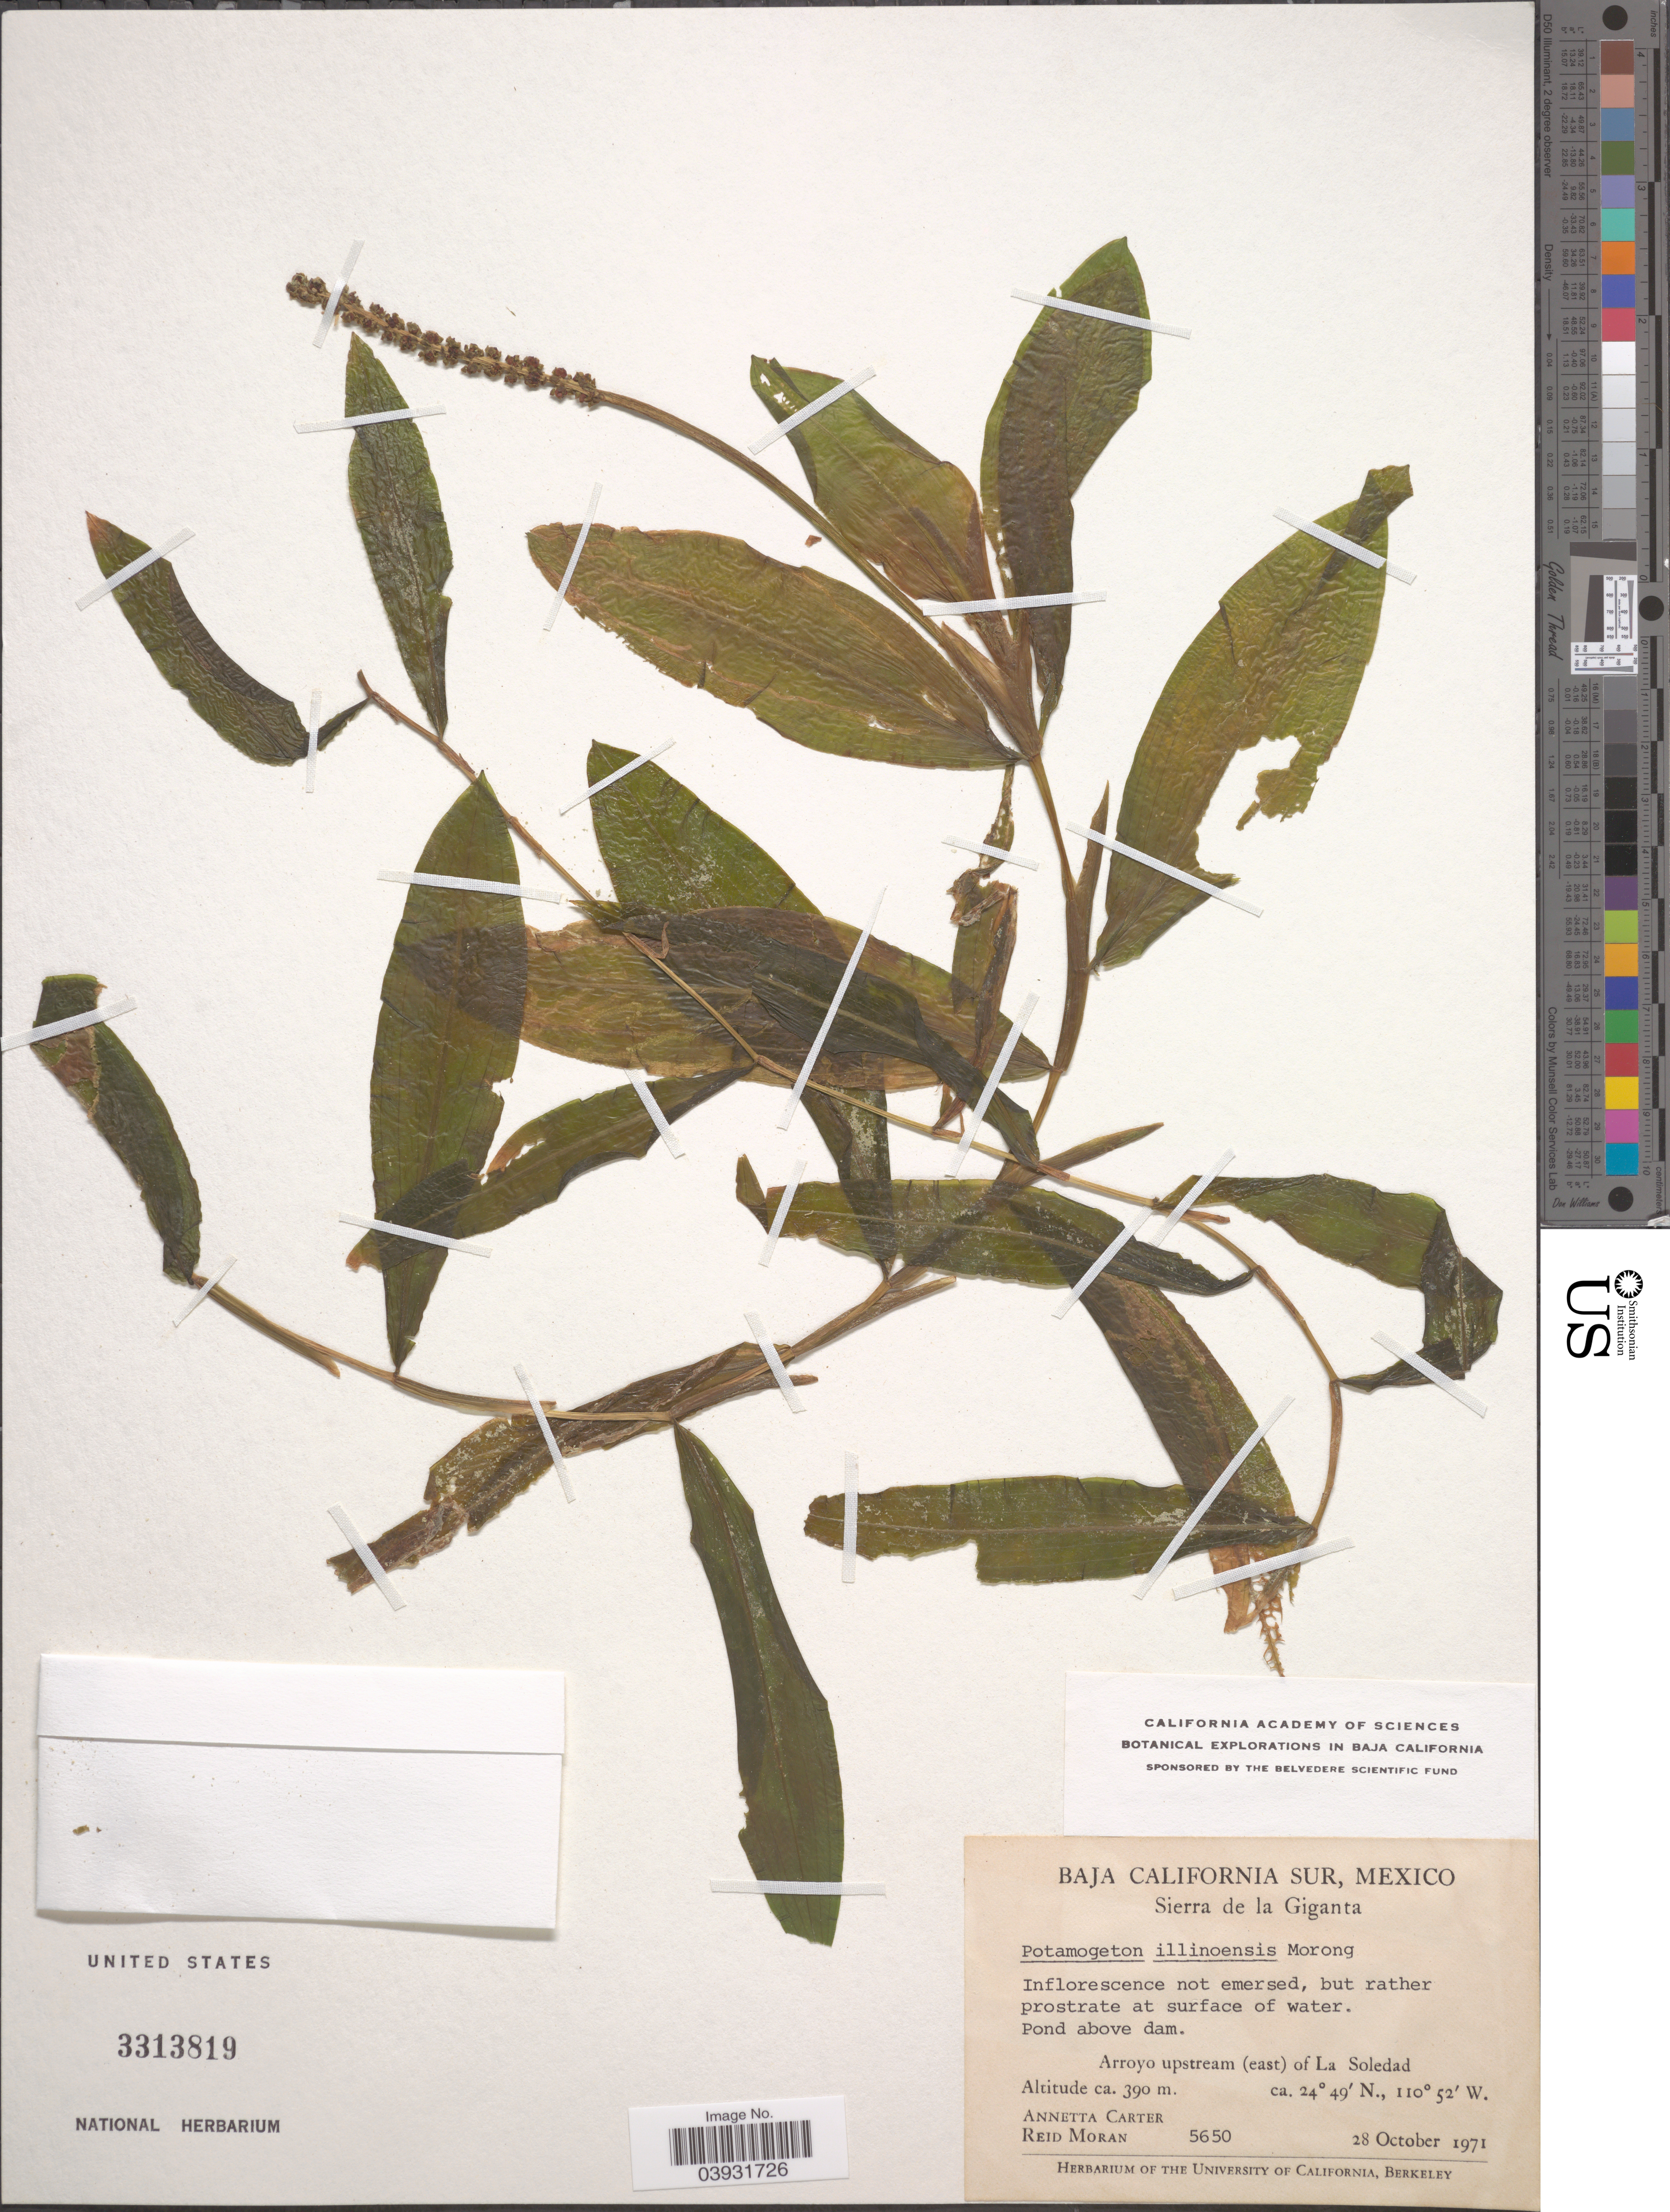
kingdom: Plantae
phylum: Tracheophyta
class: Liliopsida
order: Alismatales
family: Potamogetonaceae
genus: Potamogeton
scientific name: Potamogeton illinoensis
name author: Morong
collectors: A. Carter & R. V. Moran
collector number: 5650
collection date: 1971-10-28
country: Mexico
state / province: Baja California Sur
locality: Sierra de la Giganta. Arroyo upstream (east) of La Soledad.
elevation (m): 390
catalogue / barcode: US 3313819